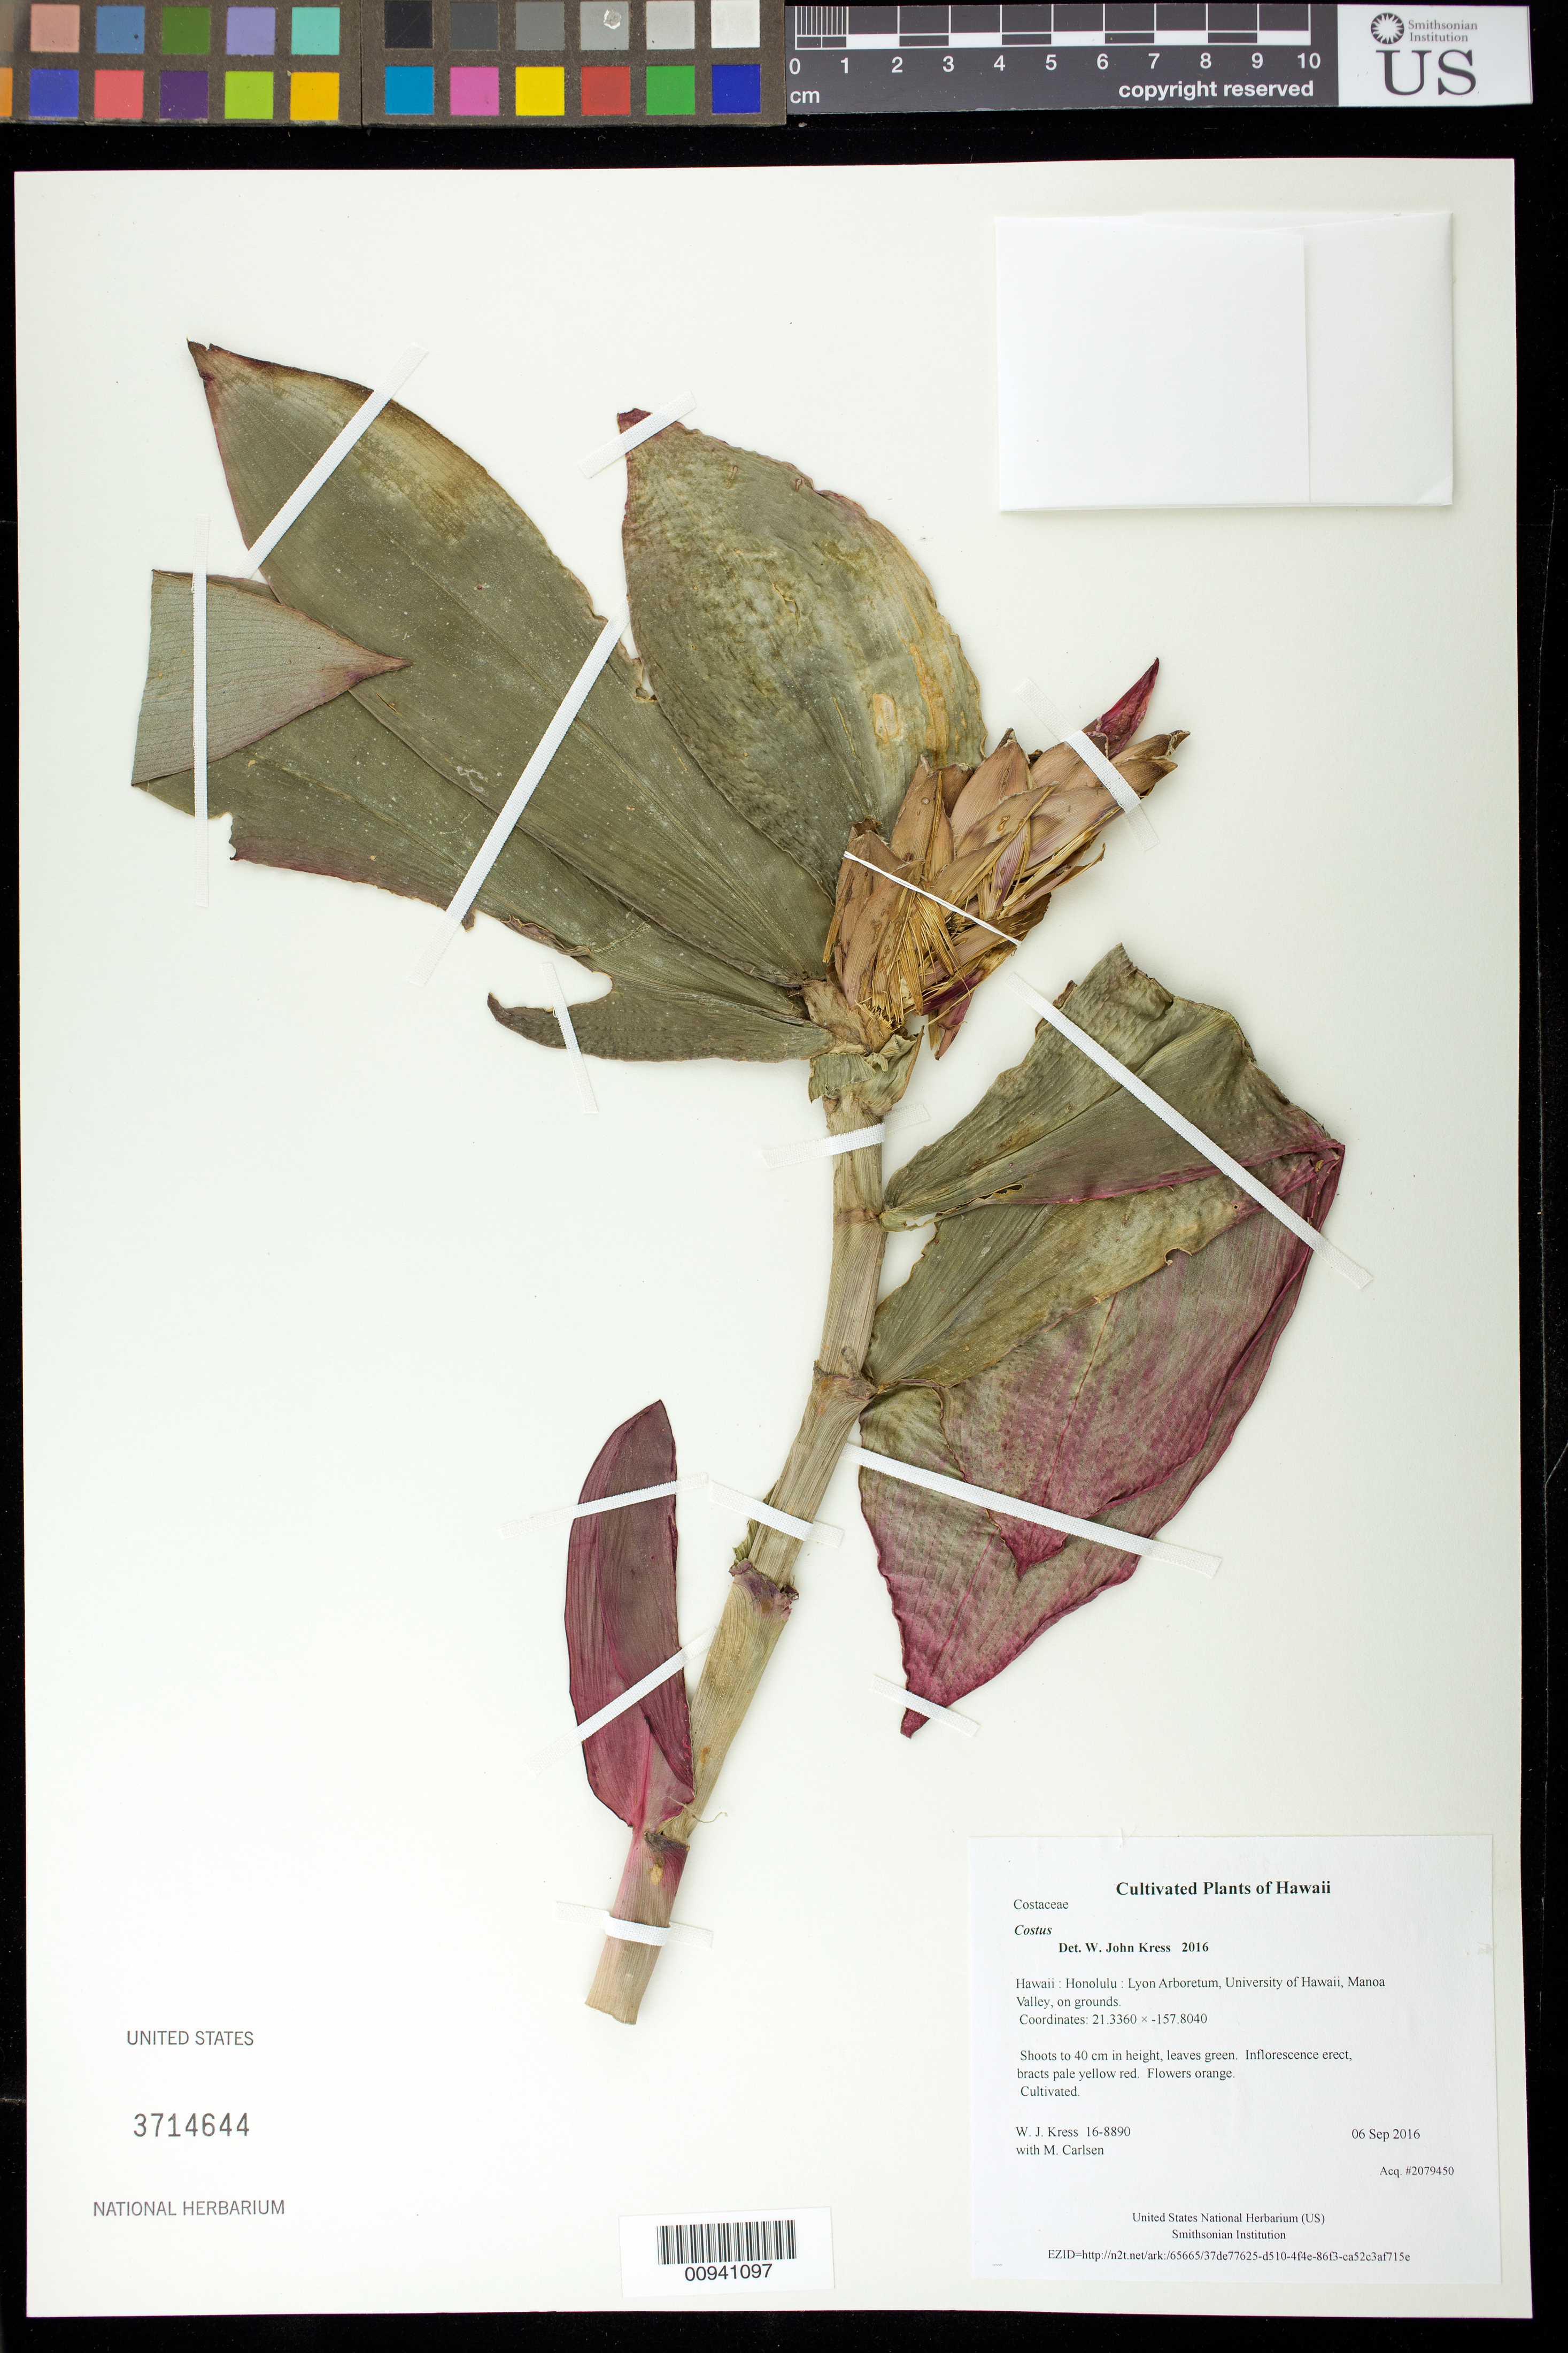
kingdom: Plantae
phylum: Tracheophyta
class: Liliopsida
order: Zingiberales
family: Costaceae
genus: Costus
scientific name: Costus sp.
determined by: Kress, W. J., (US), Smithsonian Institution - National Museum of Natural History (UNITED STATES)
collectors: W. J. Kress & M. M. Carlsen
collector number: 16-8890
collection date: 2016-09-06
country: United States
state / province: Hawaii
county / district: Honolulu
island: Oahu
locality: Lyon Arboretum, University of Hawaii, Manoa Valley, on grounds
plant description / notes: Frozen tissue stored in Biorepository at AG5NN57; dried tissue stored at AG5NN56.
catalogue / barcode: US 3714644